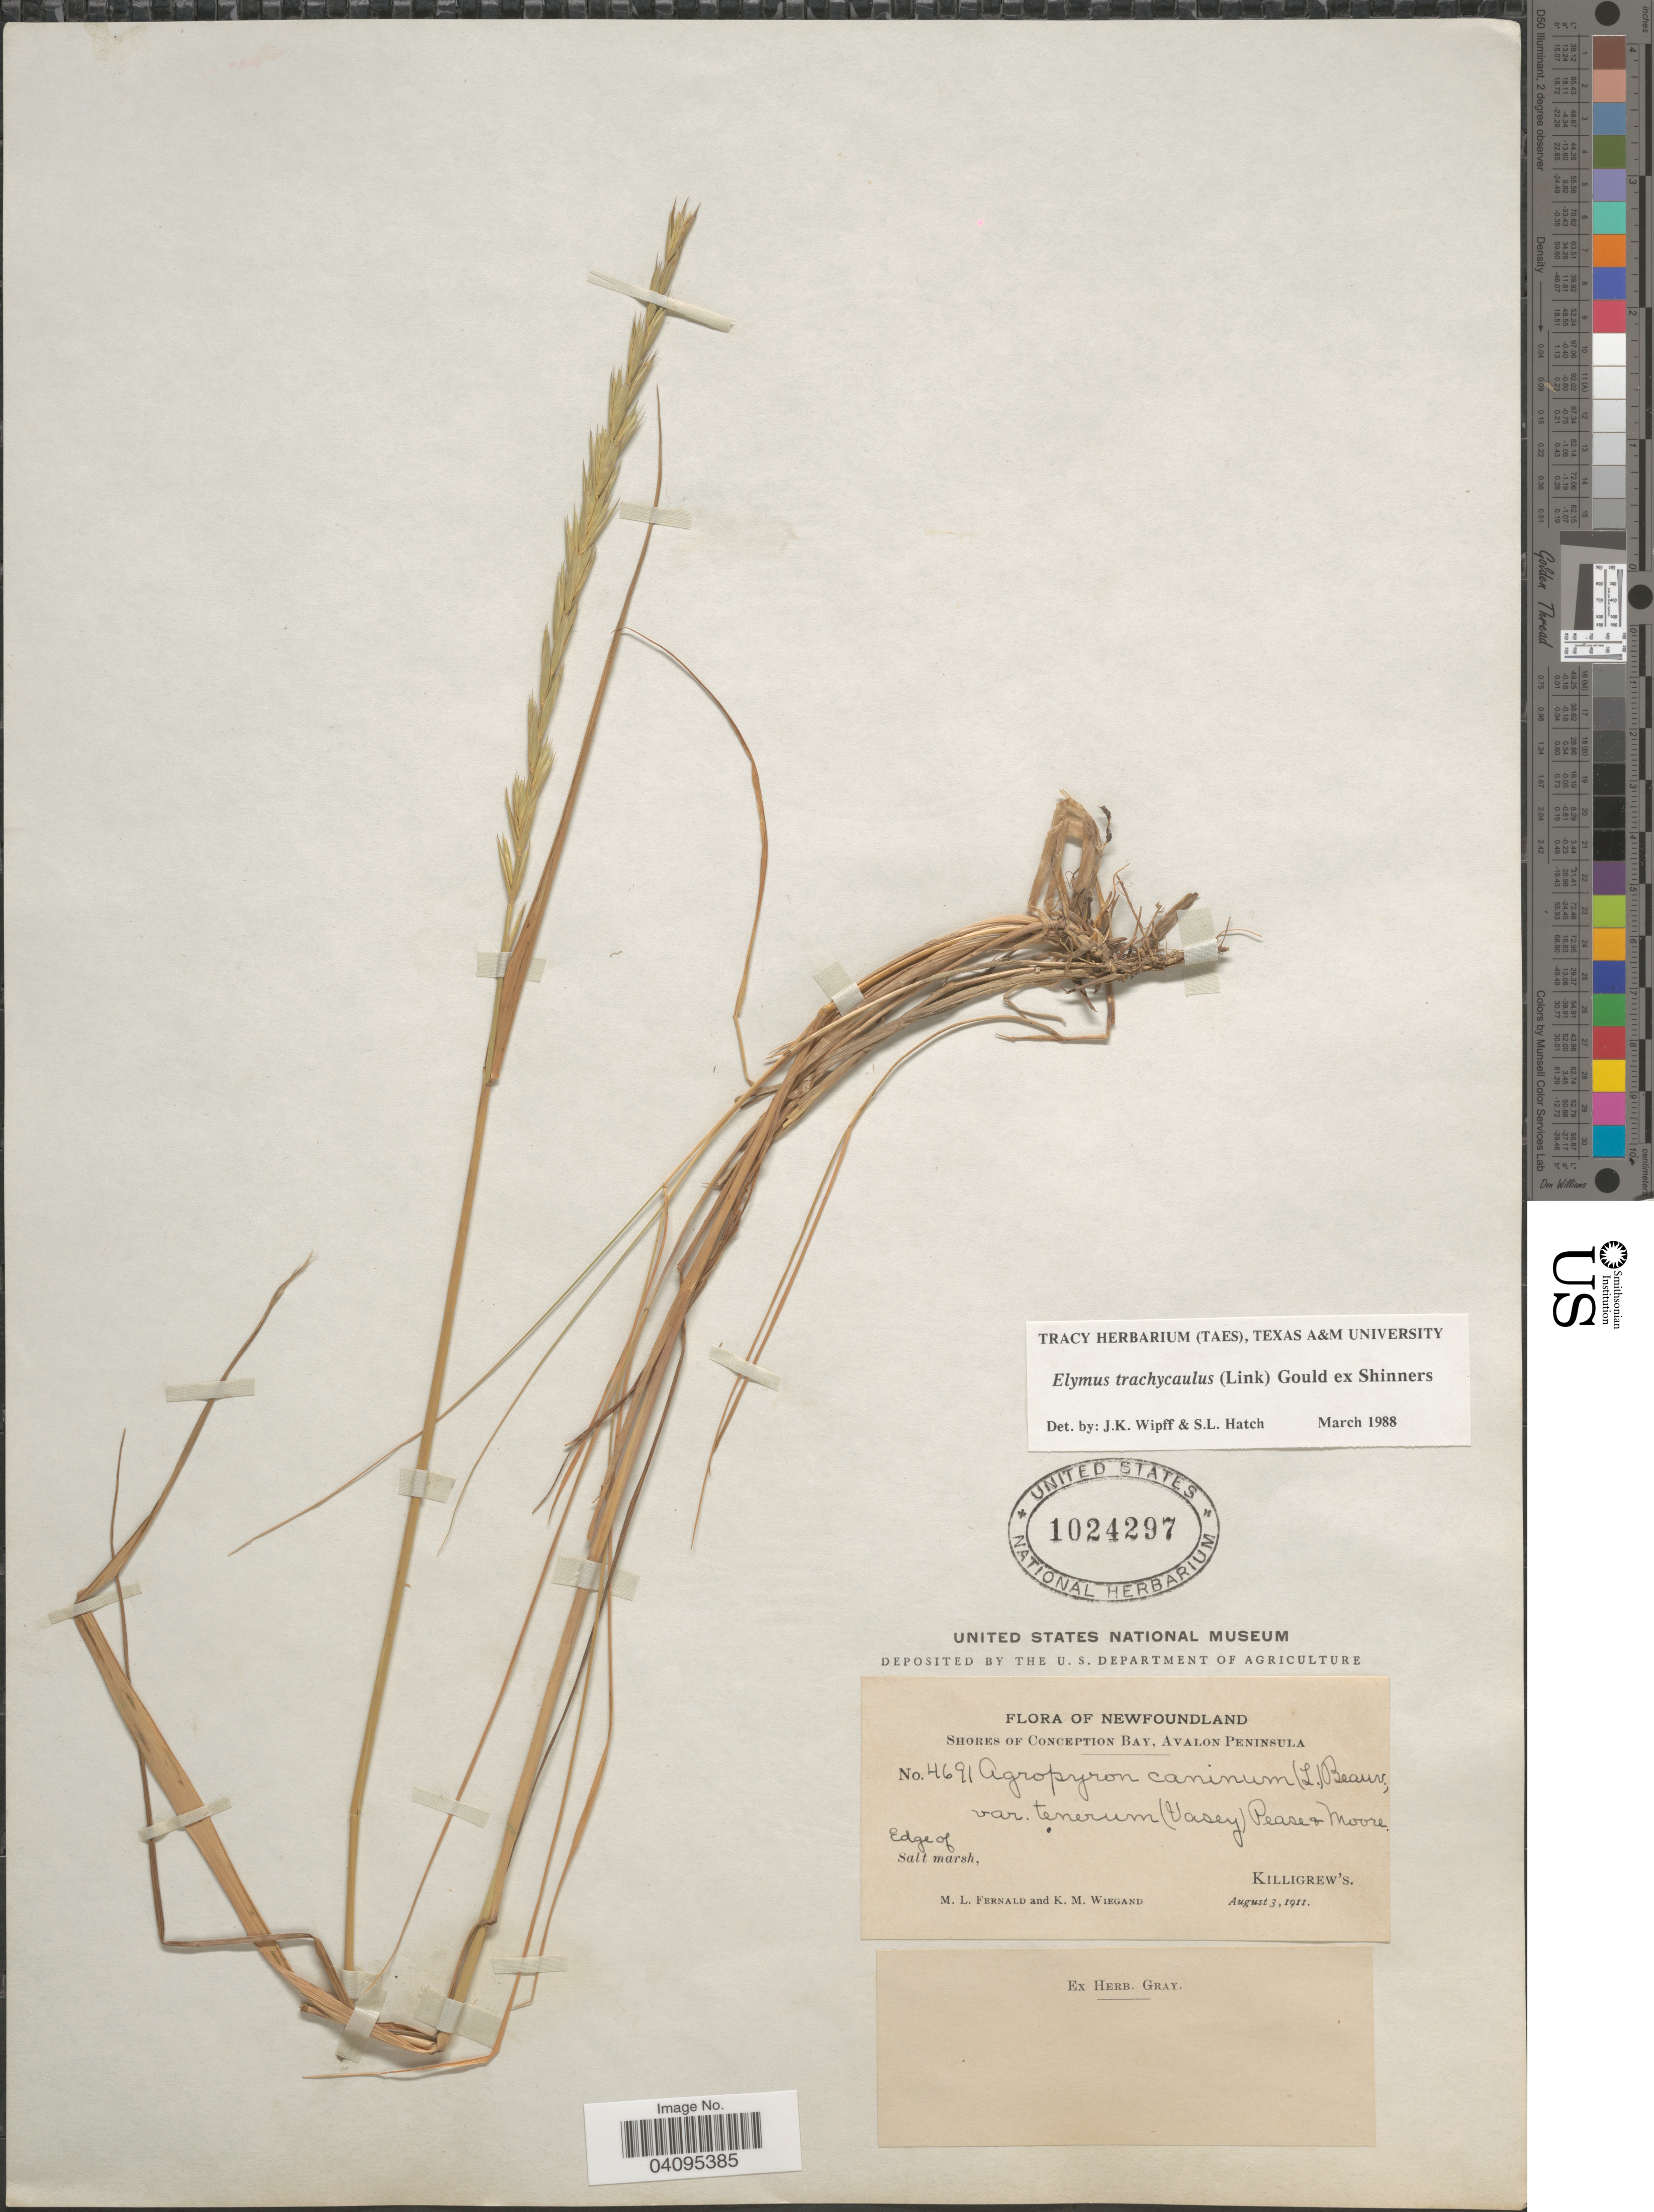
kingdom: Plantae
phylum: Tracheophyta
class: Liliopsida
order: Poales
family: Poaceae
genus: Elymus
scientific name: Elymus trachycaulus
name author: (Link) Gould ex Shinners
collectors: M. L. Fernald & K. M. Wiegand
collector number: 4691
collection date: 1911-08-03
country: Canada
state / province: Newfoundland and Labrador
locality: Shores of Conception Bay, Avalon Peninsula. Edge of Salt Marsh, Killigrew's.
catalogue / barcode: US 1024297